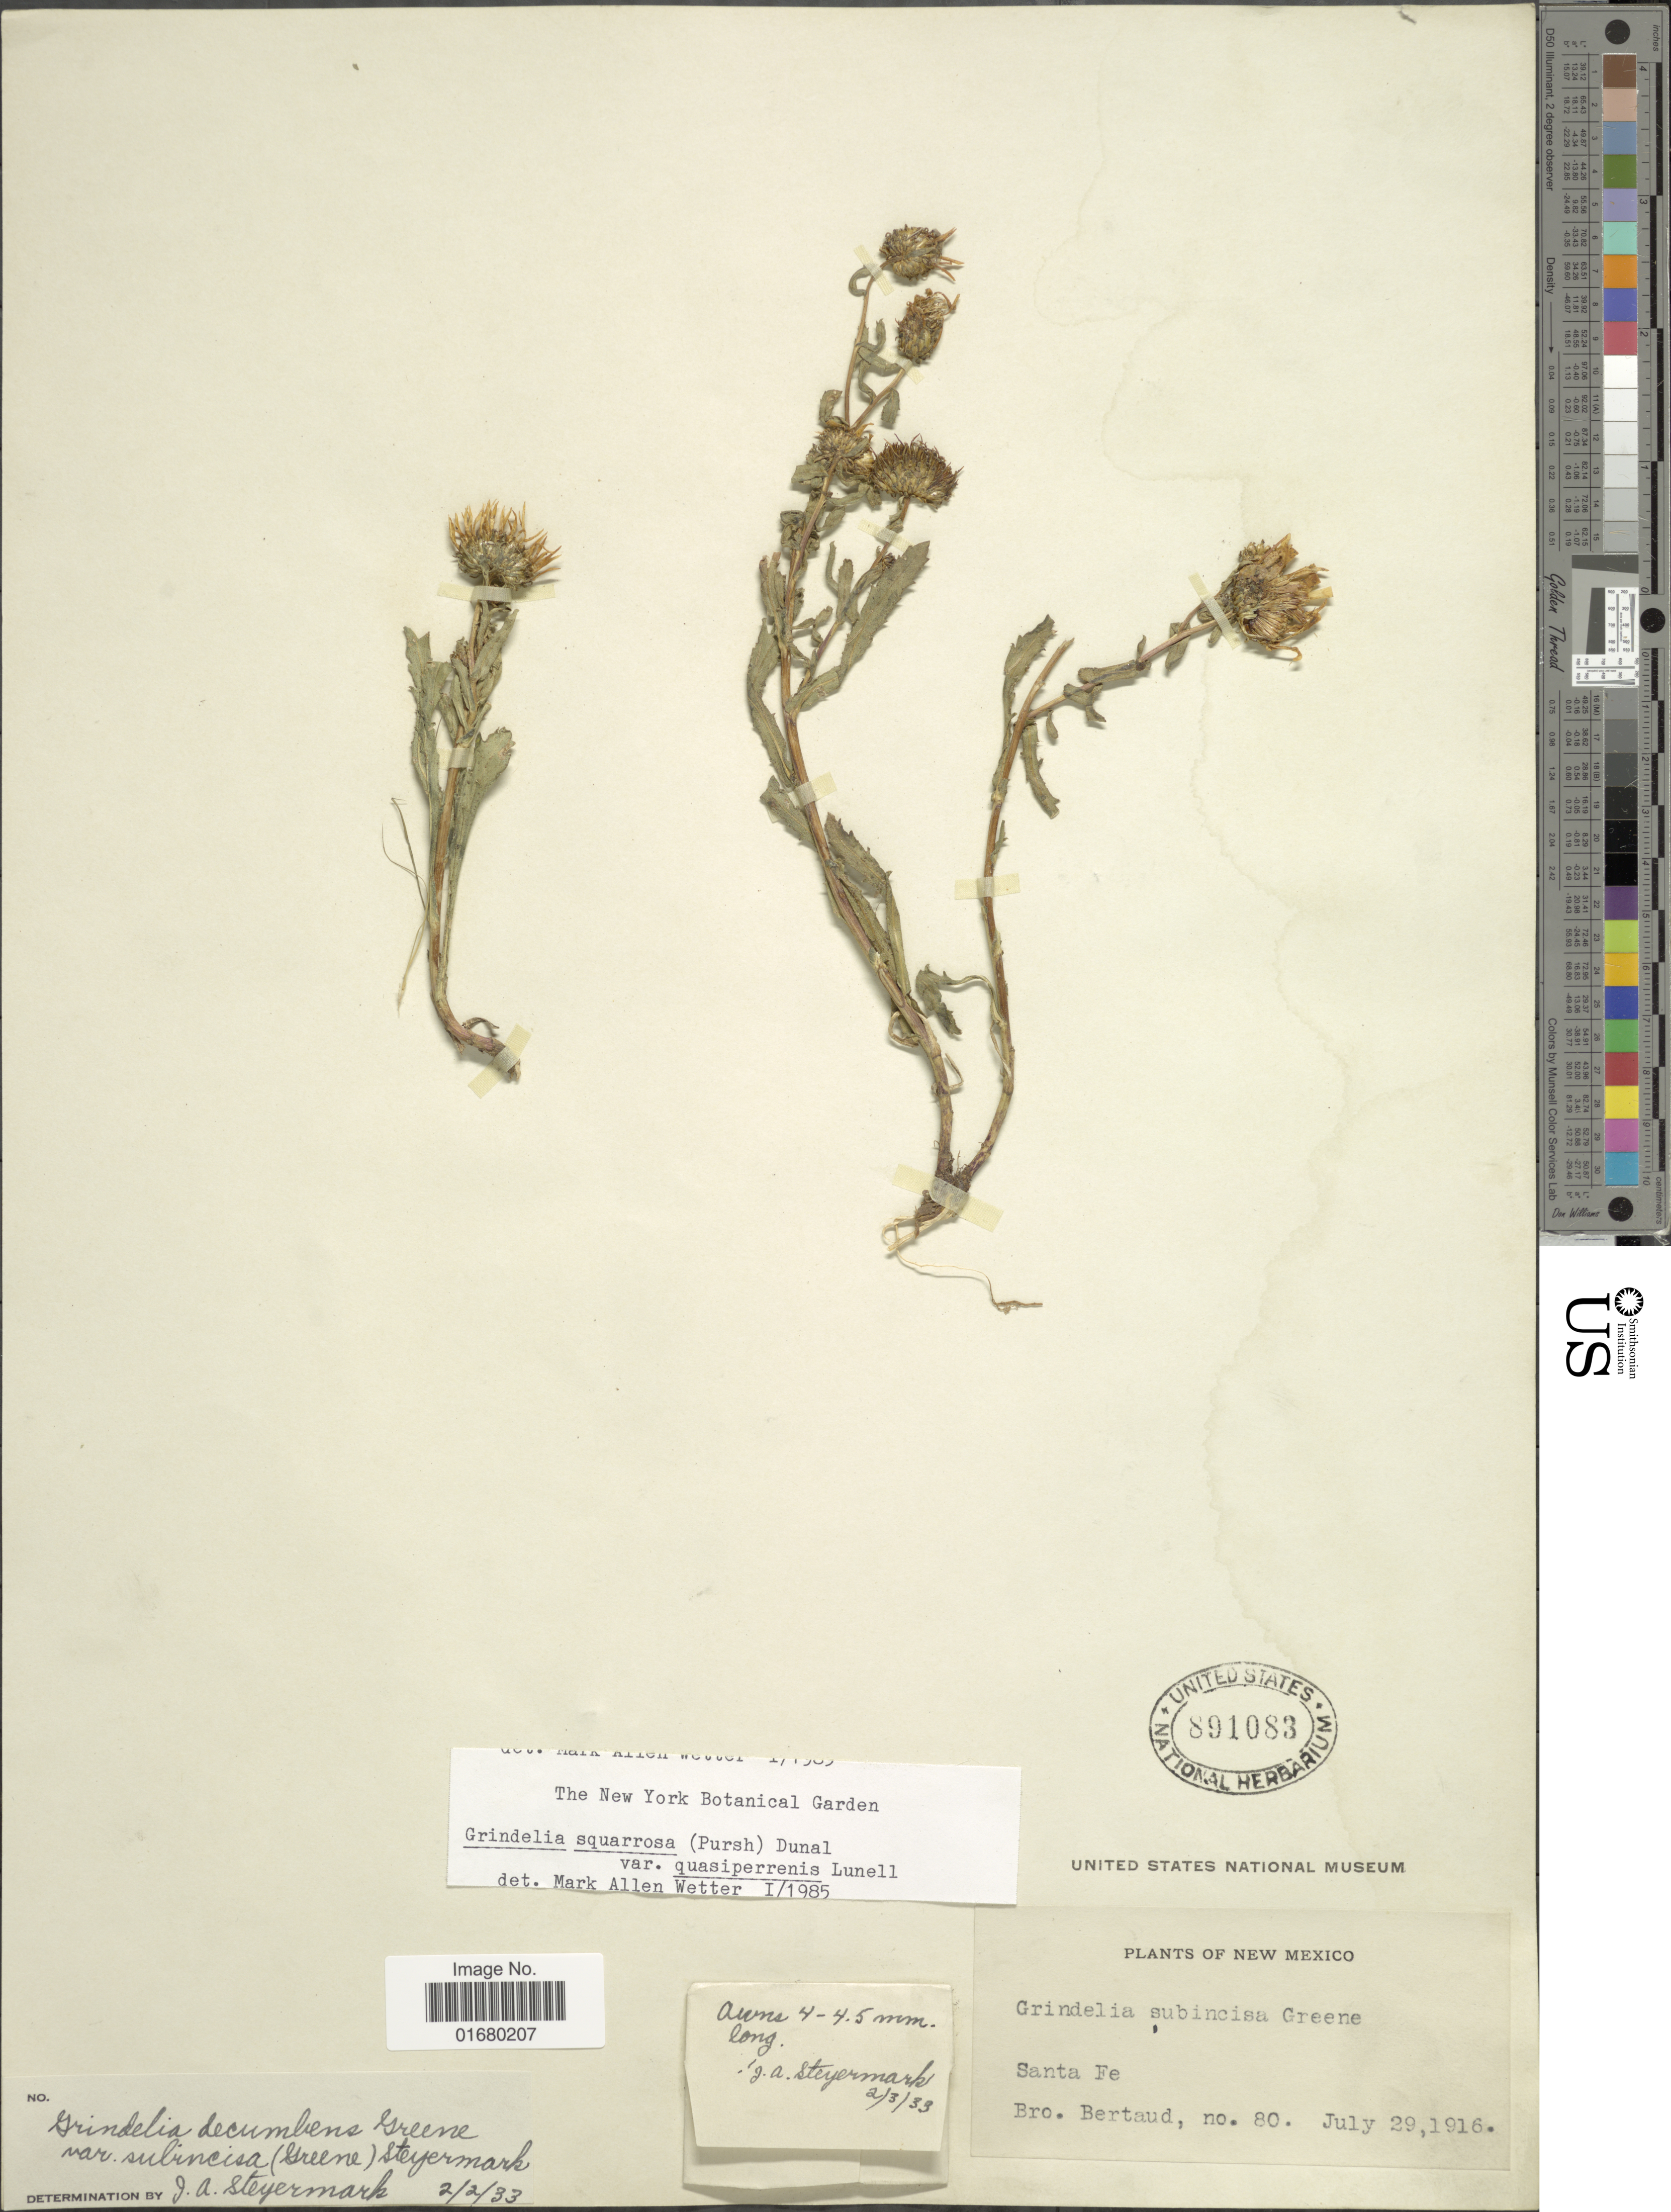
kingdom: Plantae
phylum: Tracheophyta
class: Magnoliopsida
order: Asterales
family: Asteraceae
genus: Grindelia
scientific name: Grindelia squarrosa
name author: (Pursh) Dunal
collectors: Bro. Bertaud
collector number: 80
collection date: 1916-07-29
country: United States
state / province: New Mexico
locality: Santa Fe.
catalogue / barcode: US 891083